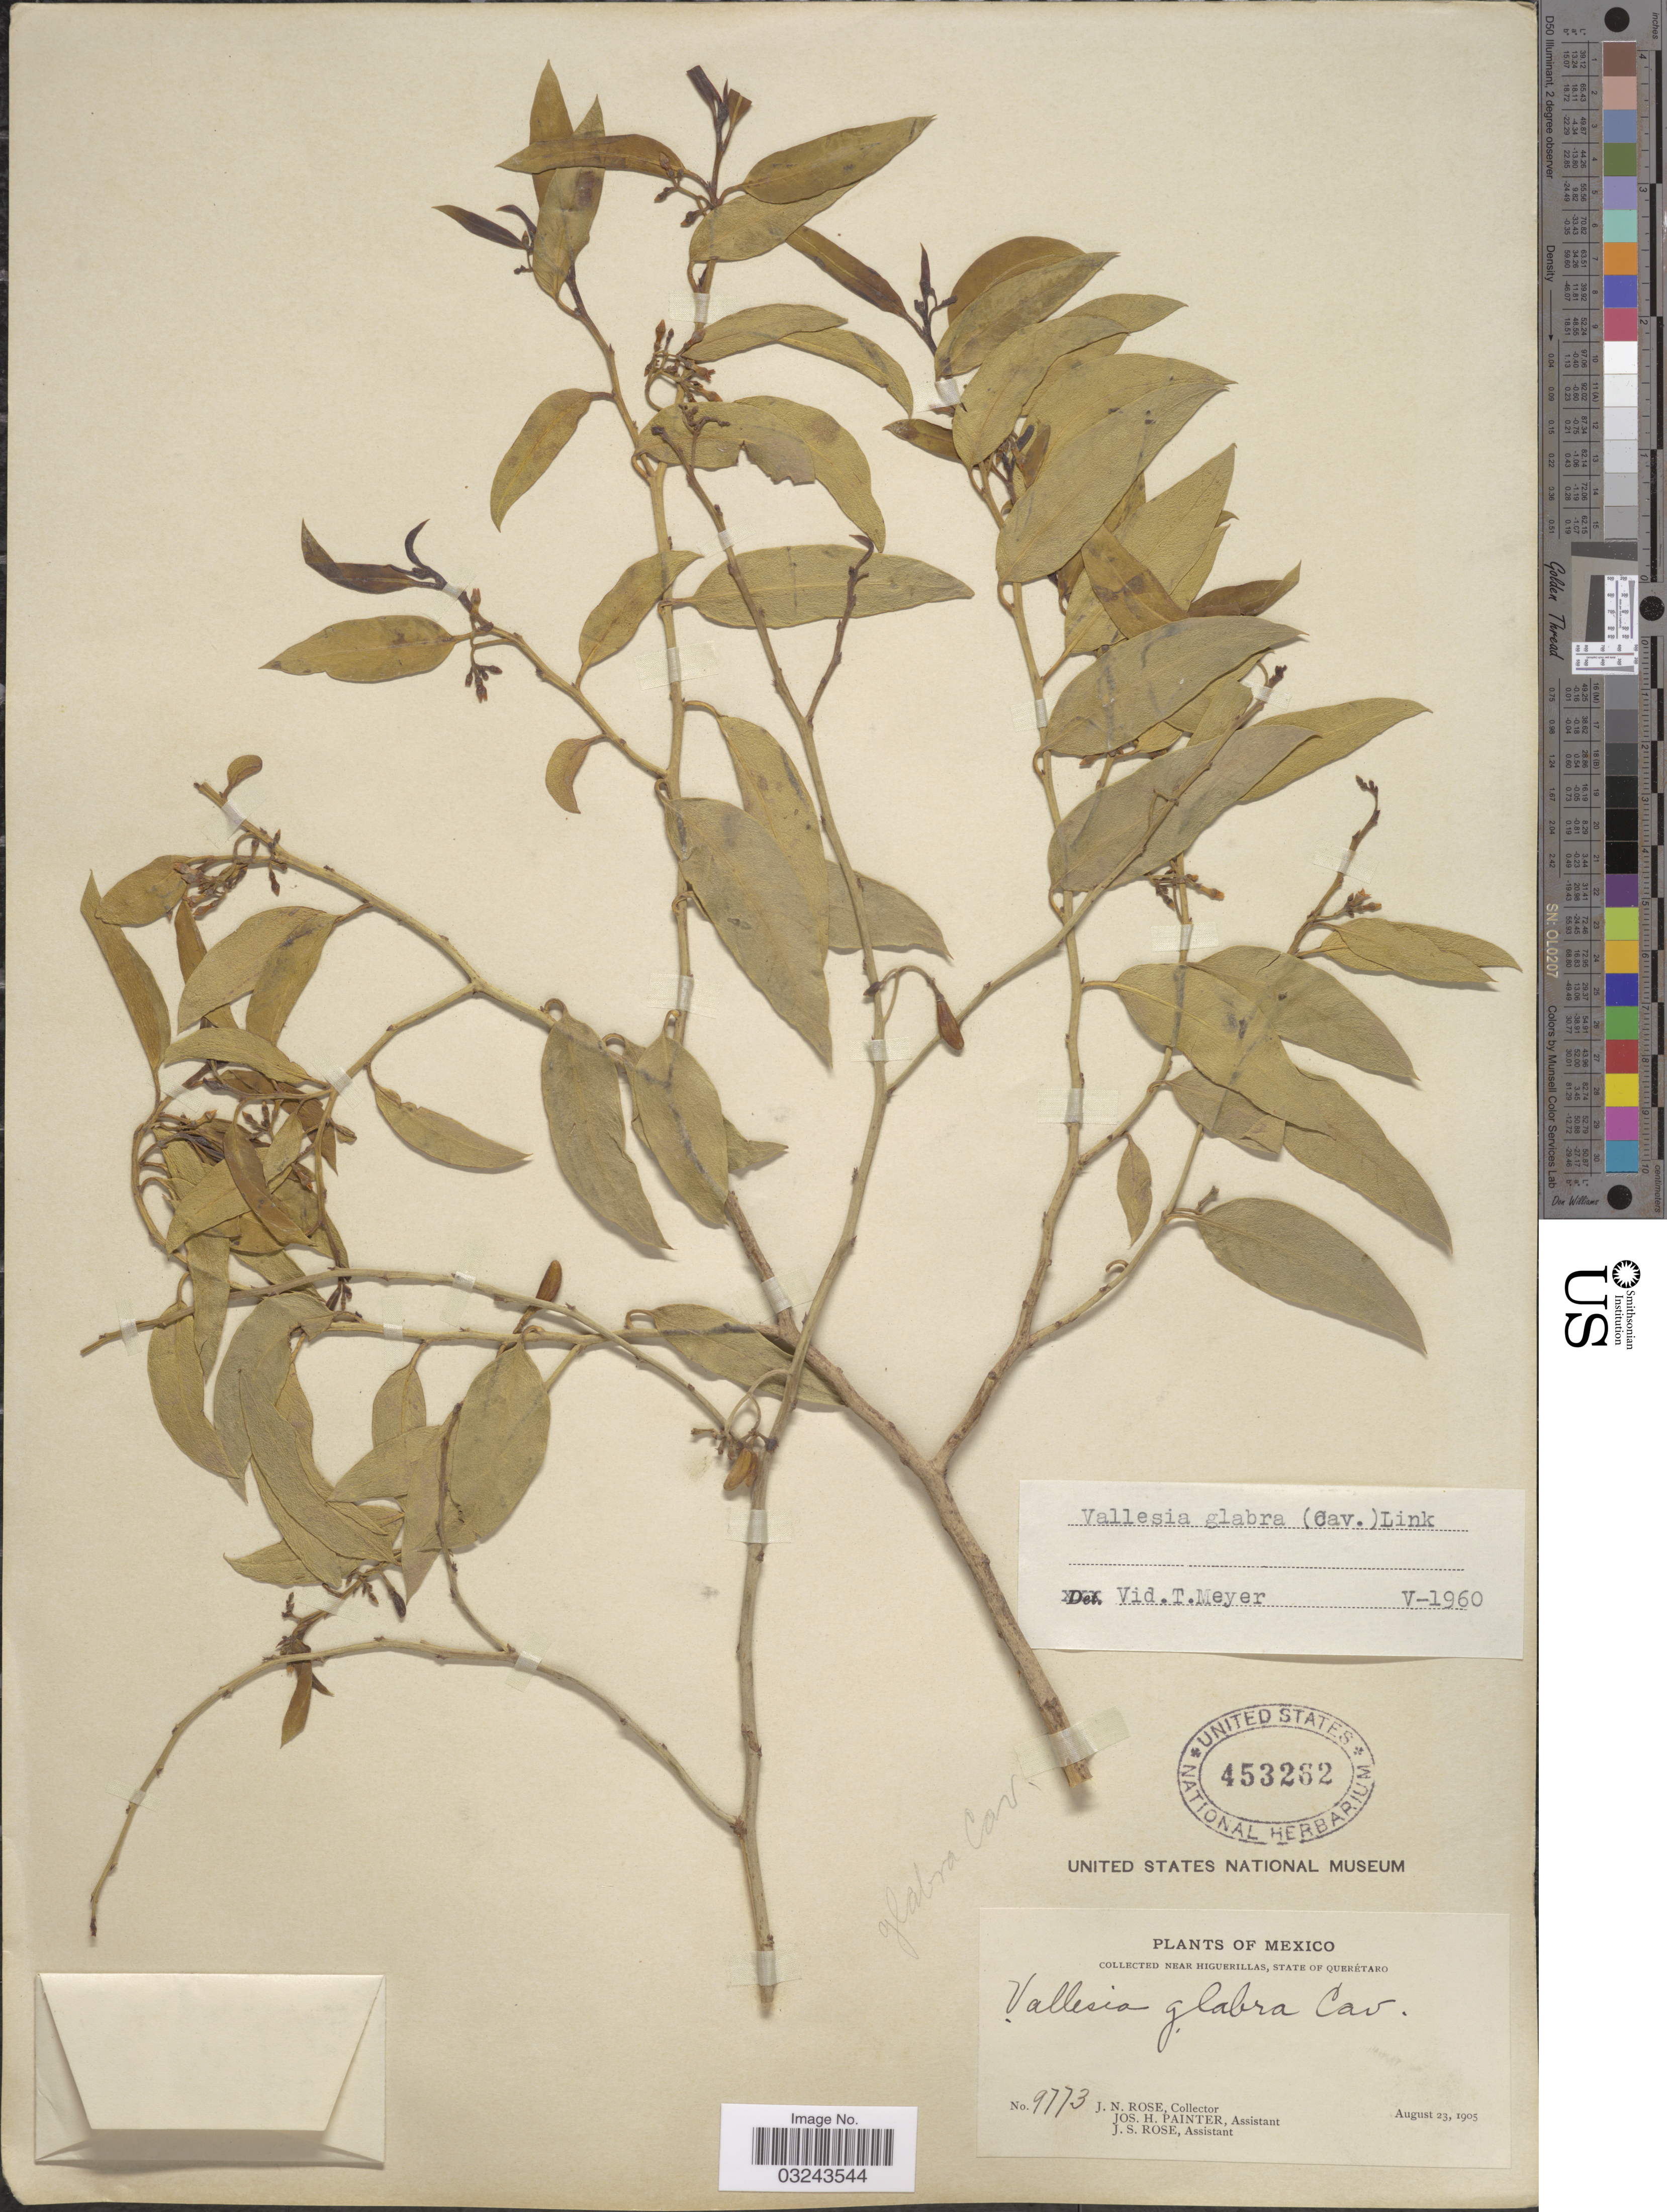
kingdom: Plantae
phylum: Tracheophyta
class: Magnoliopsida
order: Gentianales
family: Apocynaceae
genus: Vallesia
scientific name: Vallesia glabra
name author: (Cav.) Link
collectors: J. N. Rose, J. H. Painter & J. S. Rose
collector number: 9773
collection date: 1905-08-23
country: Mexico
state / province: Querétaro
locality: Near Higuerillas, State of Querétaro.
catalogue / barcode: US 453262